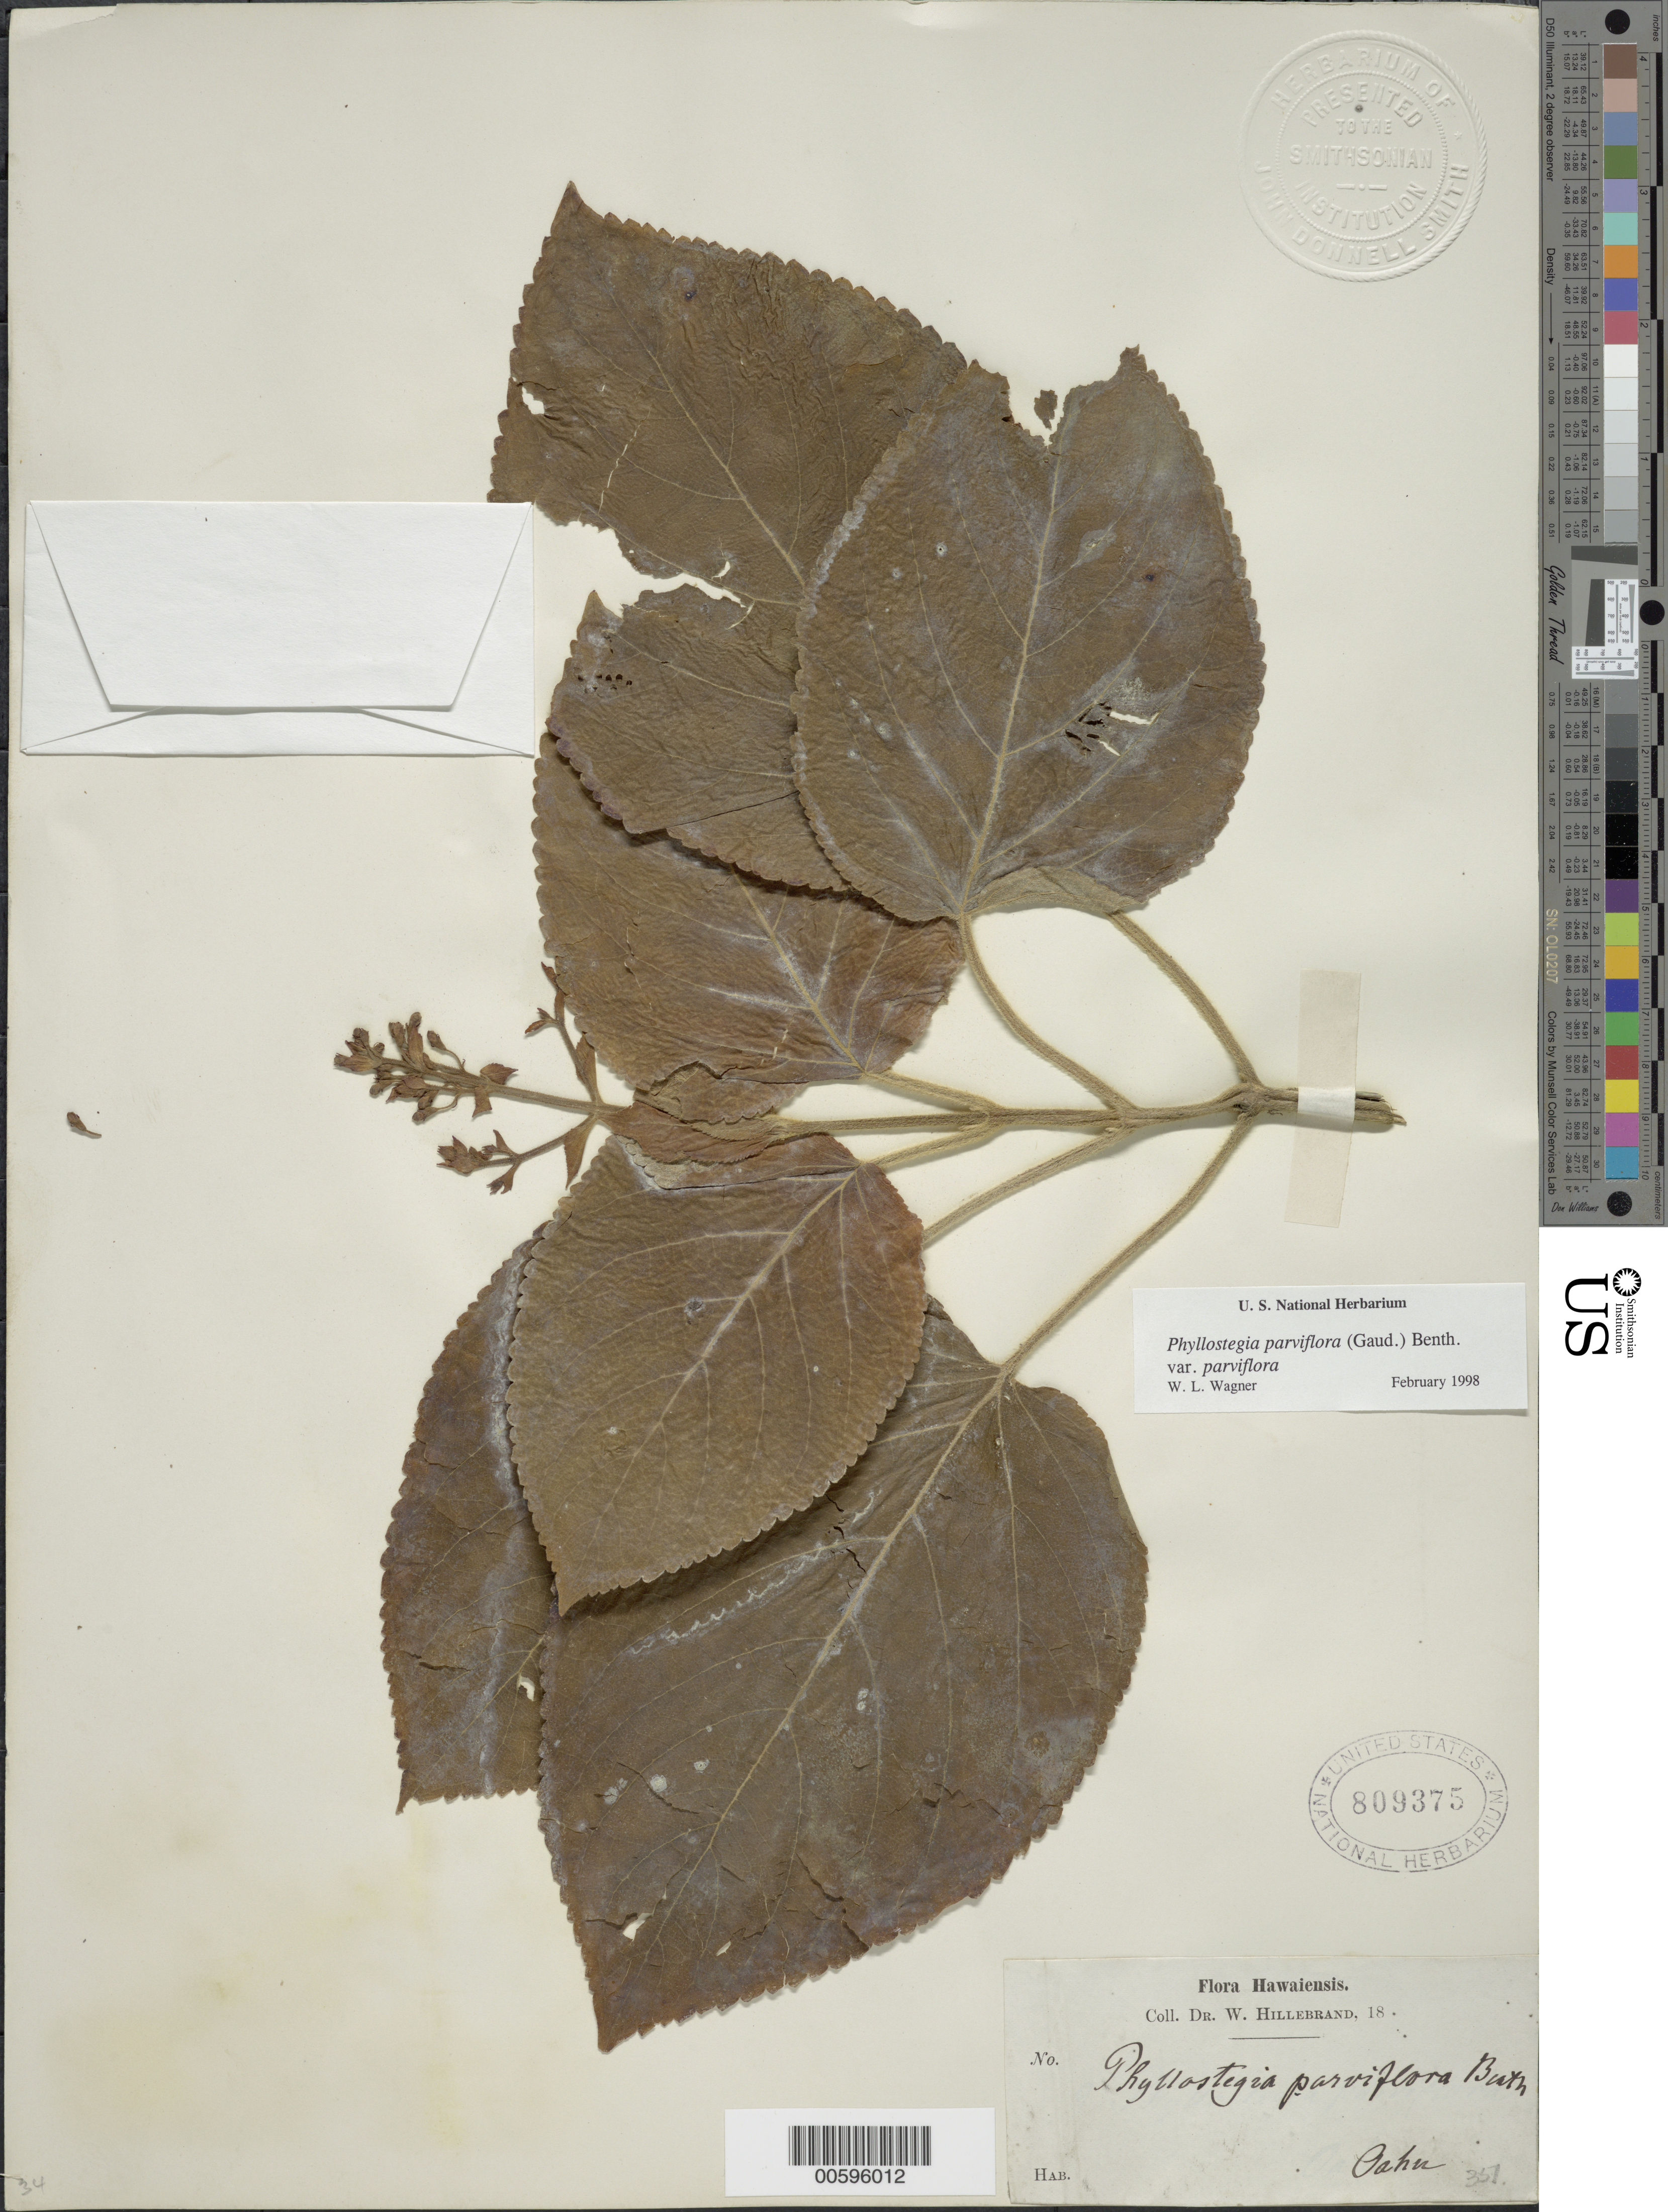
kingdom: Plantae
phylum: Tracheophyta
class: Magnoliopsida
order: Lamiales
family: Lamiaceae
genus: Phyllostegia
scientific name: Phyllostegia parviflora var. parviflora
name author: (Gaudich.) Benth.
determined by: Wagner, W. L., (BOT), Smithsonian Institution - National Museum of Natural History (UNITED STATES)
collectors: W. Hillebrand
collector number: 351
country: United States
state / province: Hawaii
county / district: Honolulu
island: Oahu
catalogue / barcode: US 809375